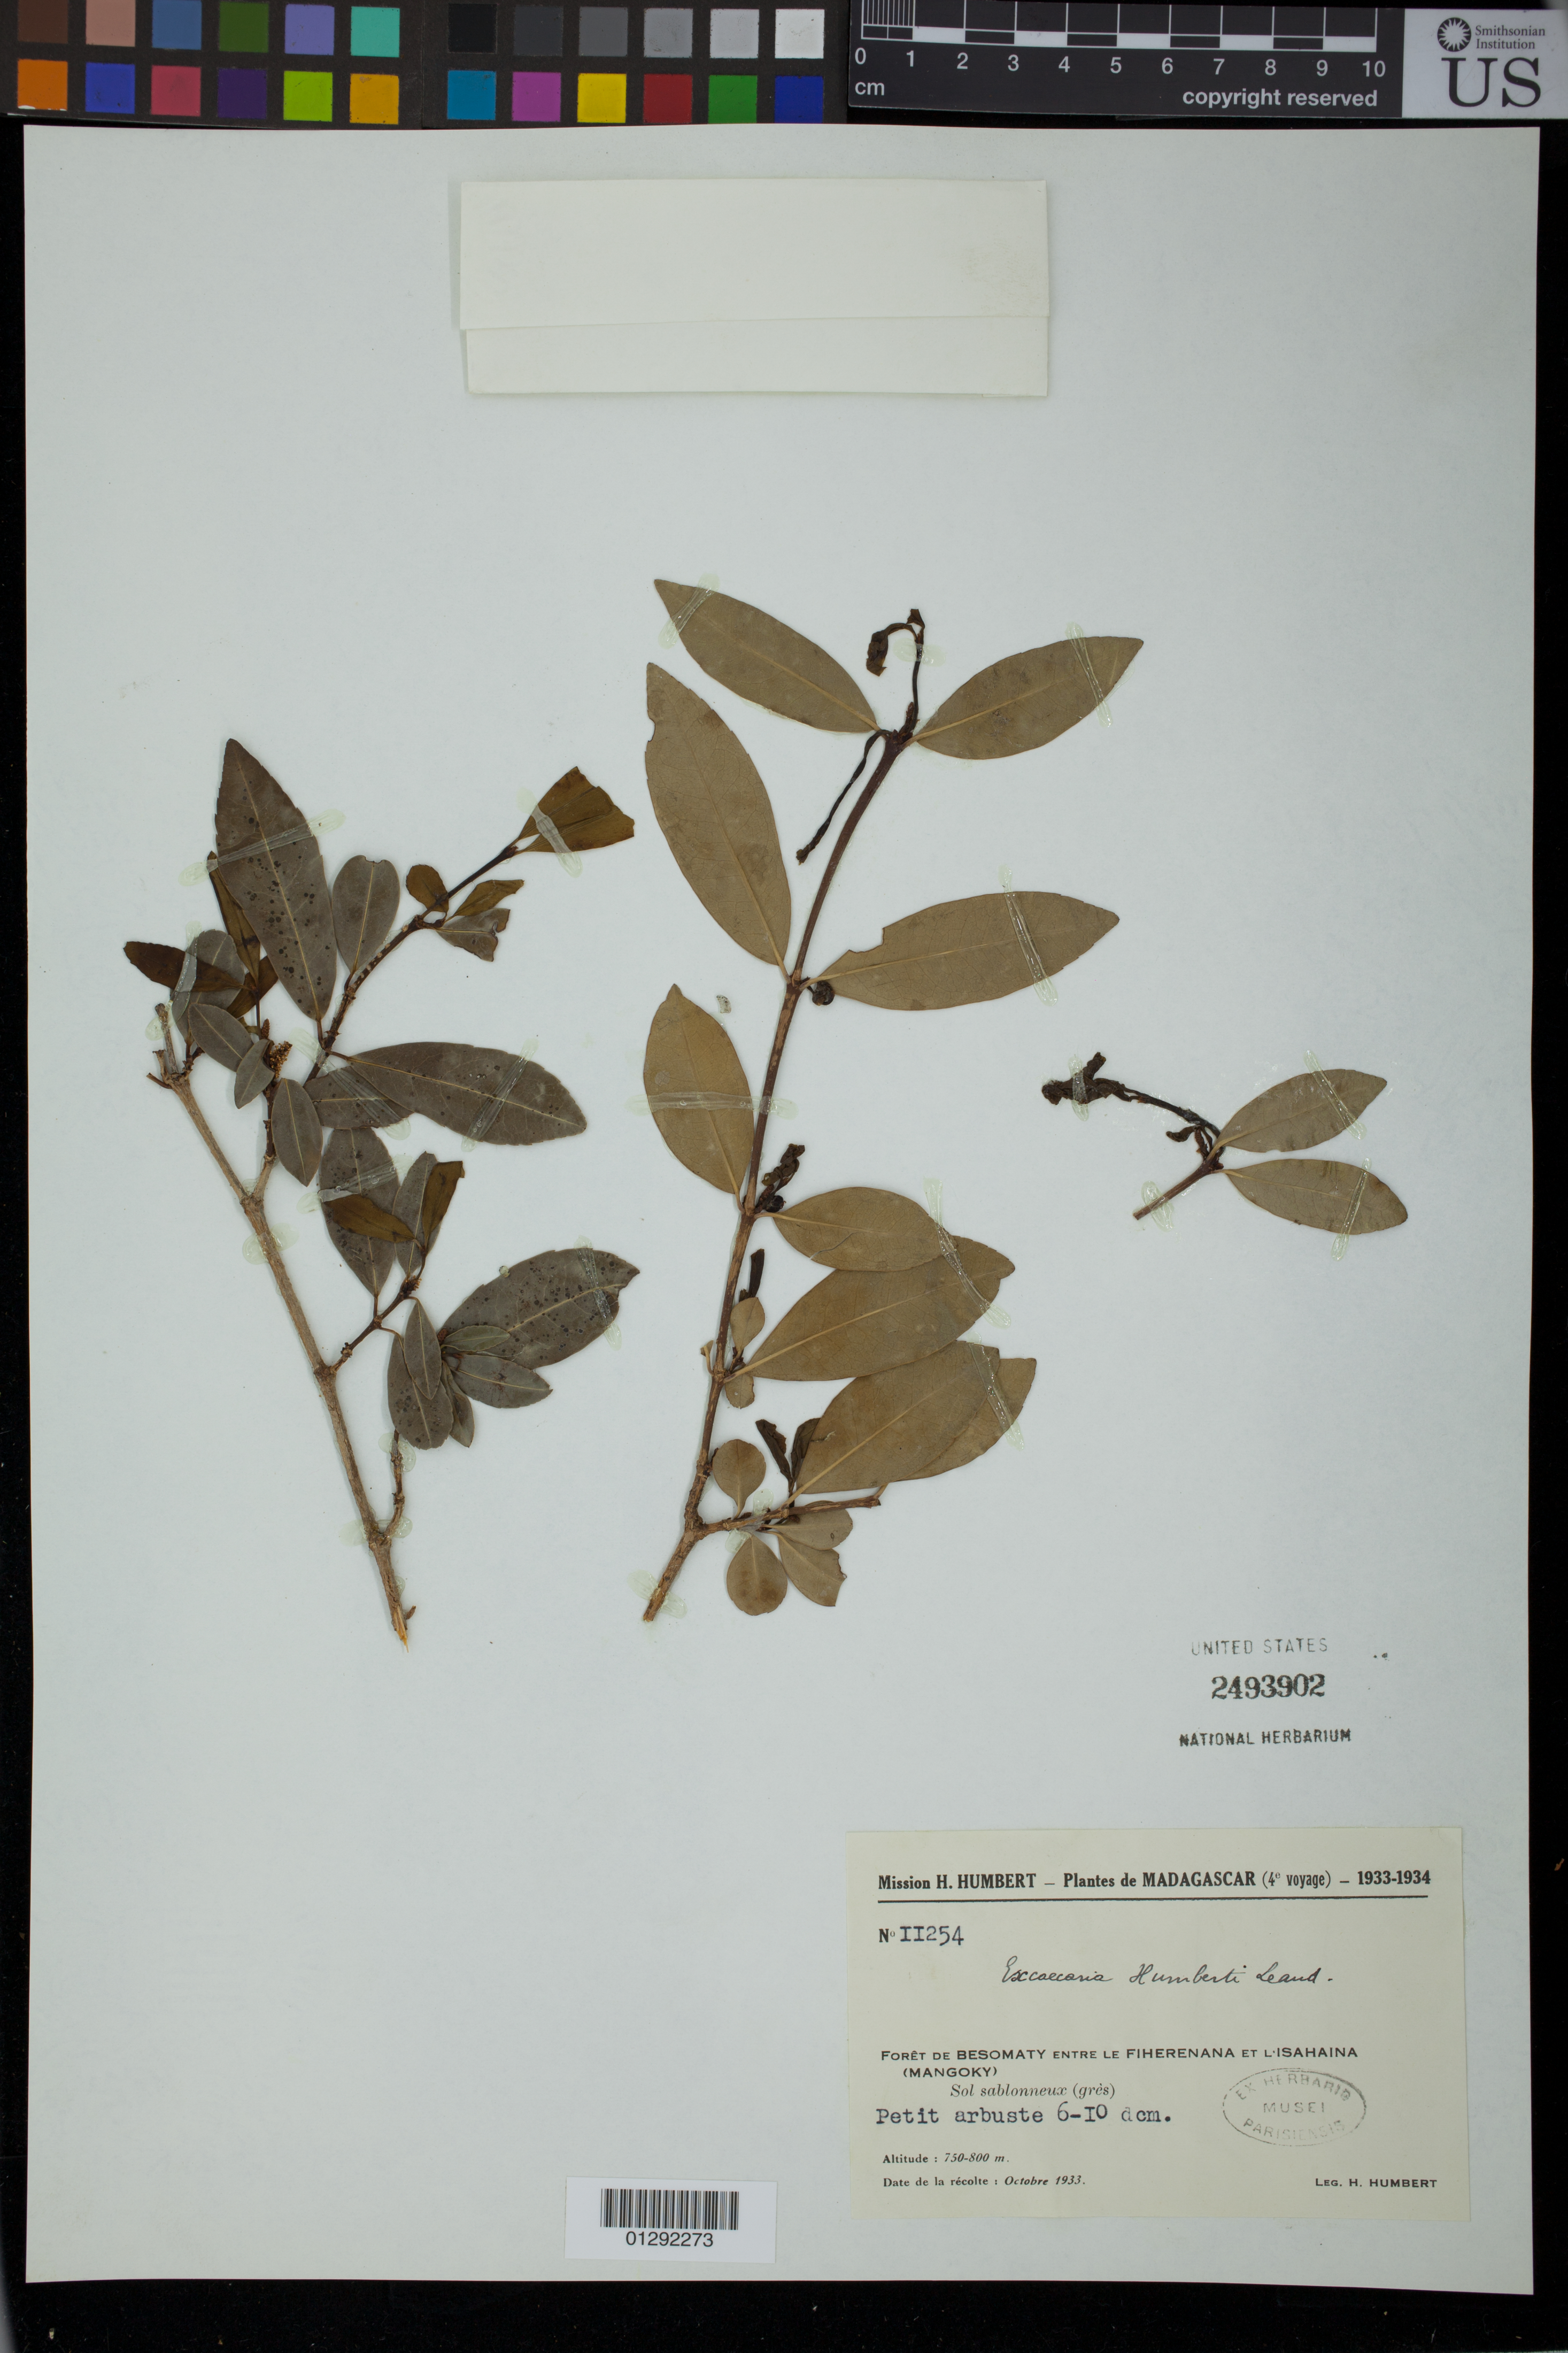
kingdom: Plantae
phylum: Tracheophyta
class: Magnoliopsida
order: Malpighiales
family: Euphorbiaceae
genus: Excoecaria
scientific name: Excoecaria humbertii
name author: Leandri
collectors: H. Humbert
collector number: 11254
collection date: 1933-10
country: Madagascar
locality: Foret de Besomaty entre le Fiherenana et l'Isahaina (Mangoky).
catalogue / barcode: US 2493902